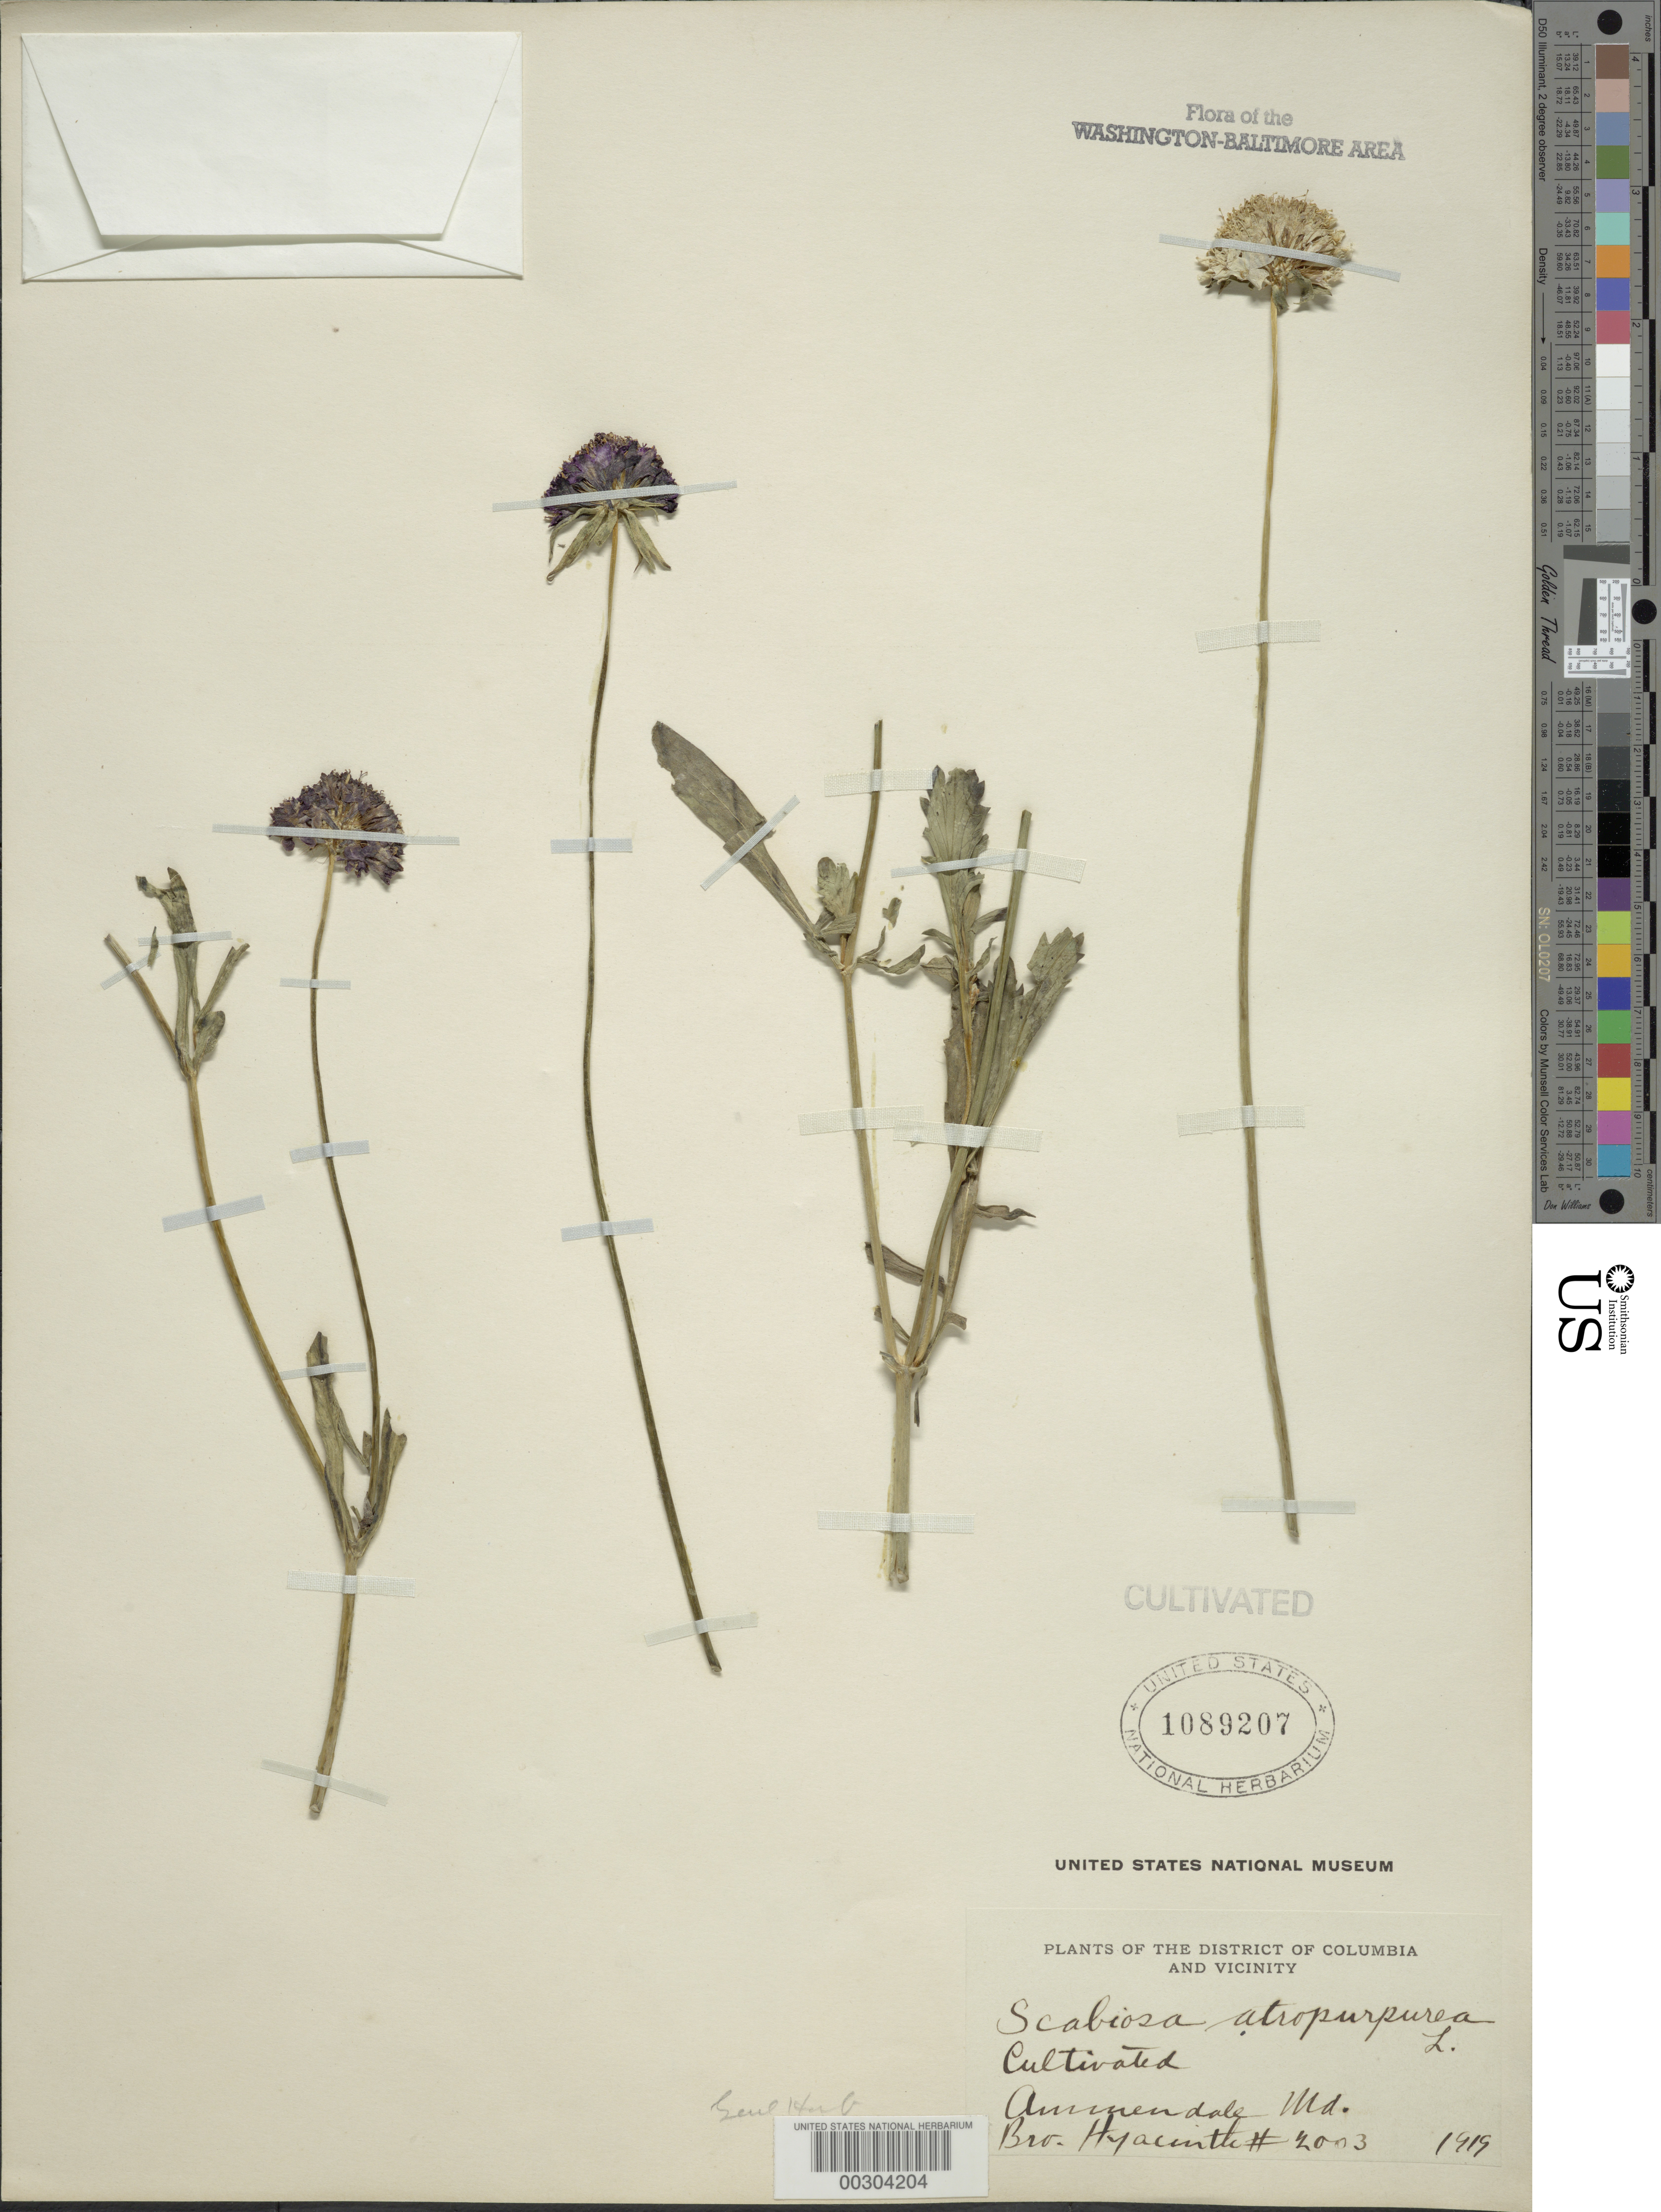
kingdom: Plantae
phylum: Tracheophyta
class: Magnoliopsida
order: Dipsacales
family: Caprifoliaceae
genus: Scabiosa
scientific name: Scabiosa atropurpurea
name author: L.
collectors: F. Hyacinth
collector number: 2003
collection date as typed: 1919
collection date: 1919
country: United States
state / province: Maryland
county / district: Prince George's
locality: Ammendale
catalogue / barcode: US 1089207